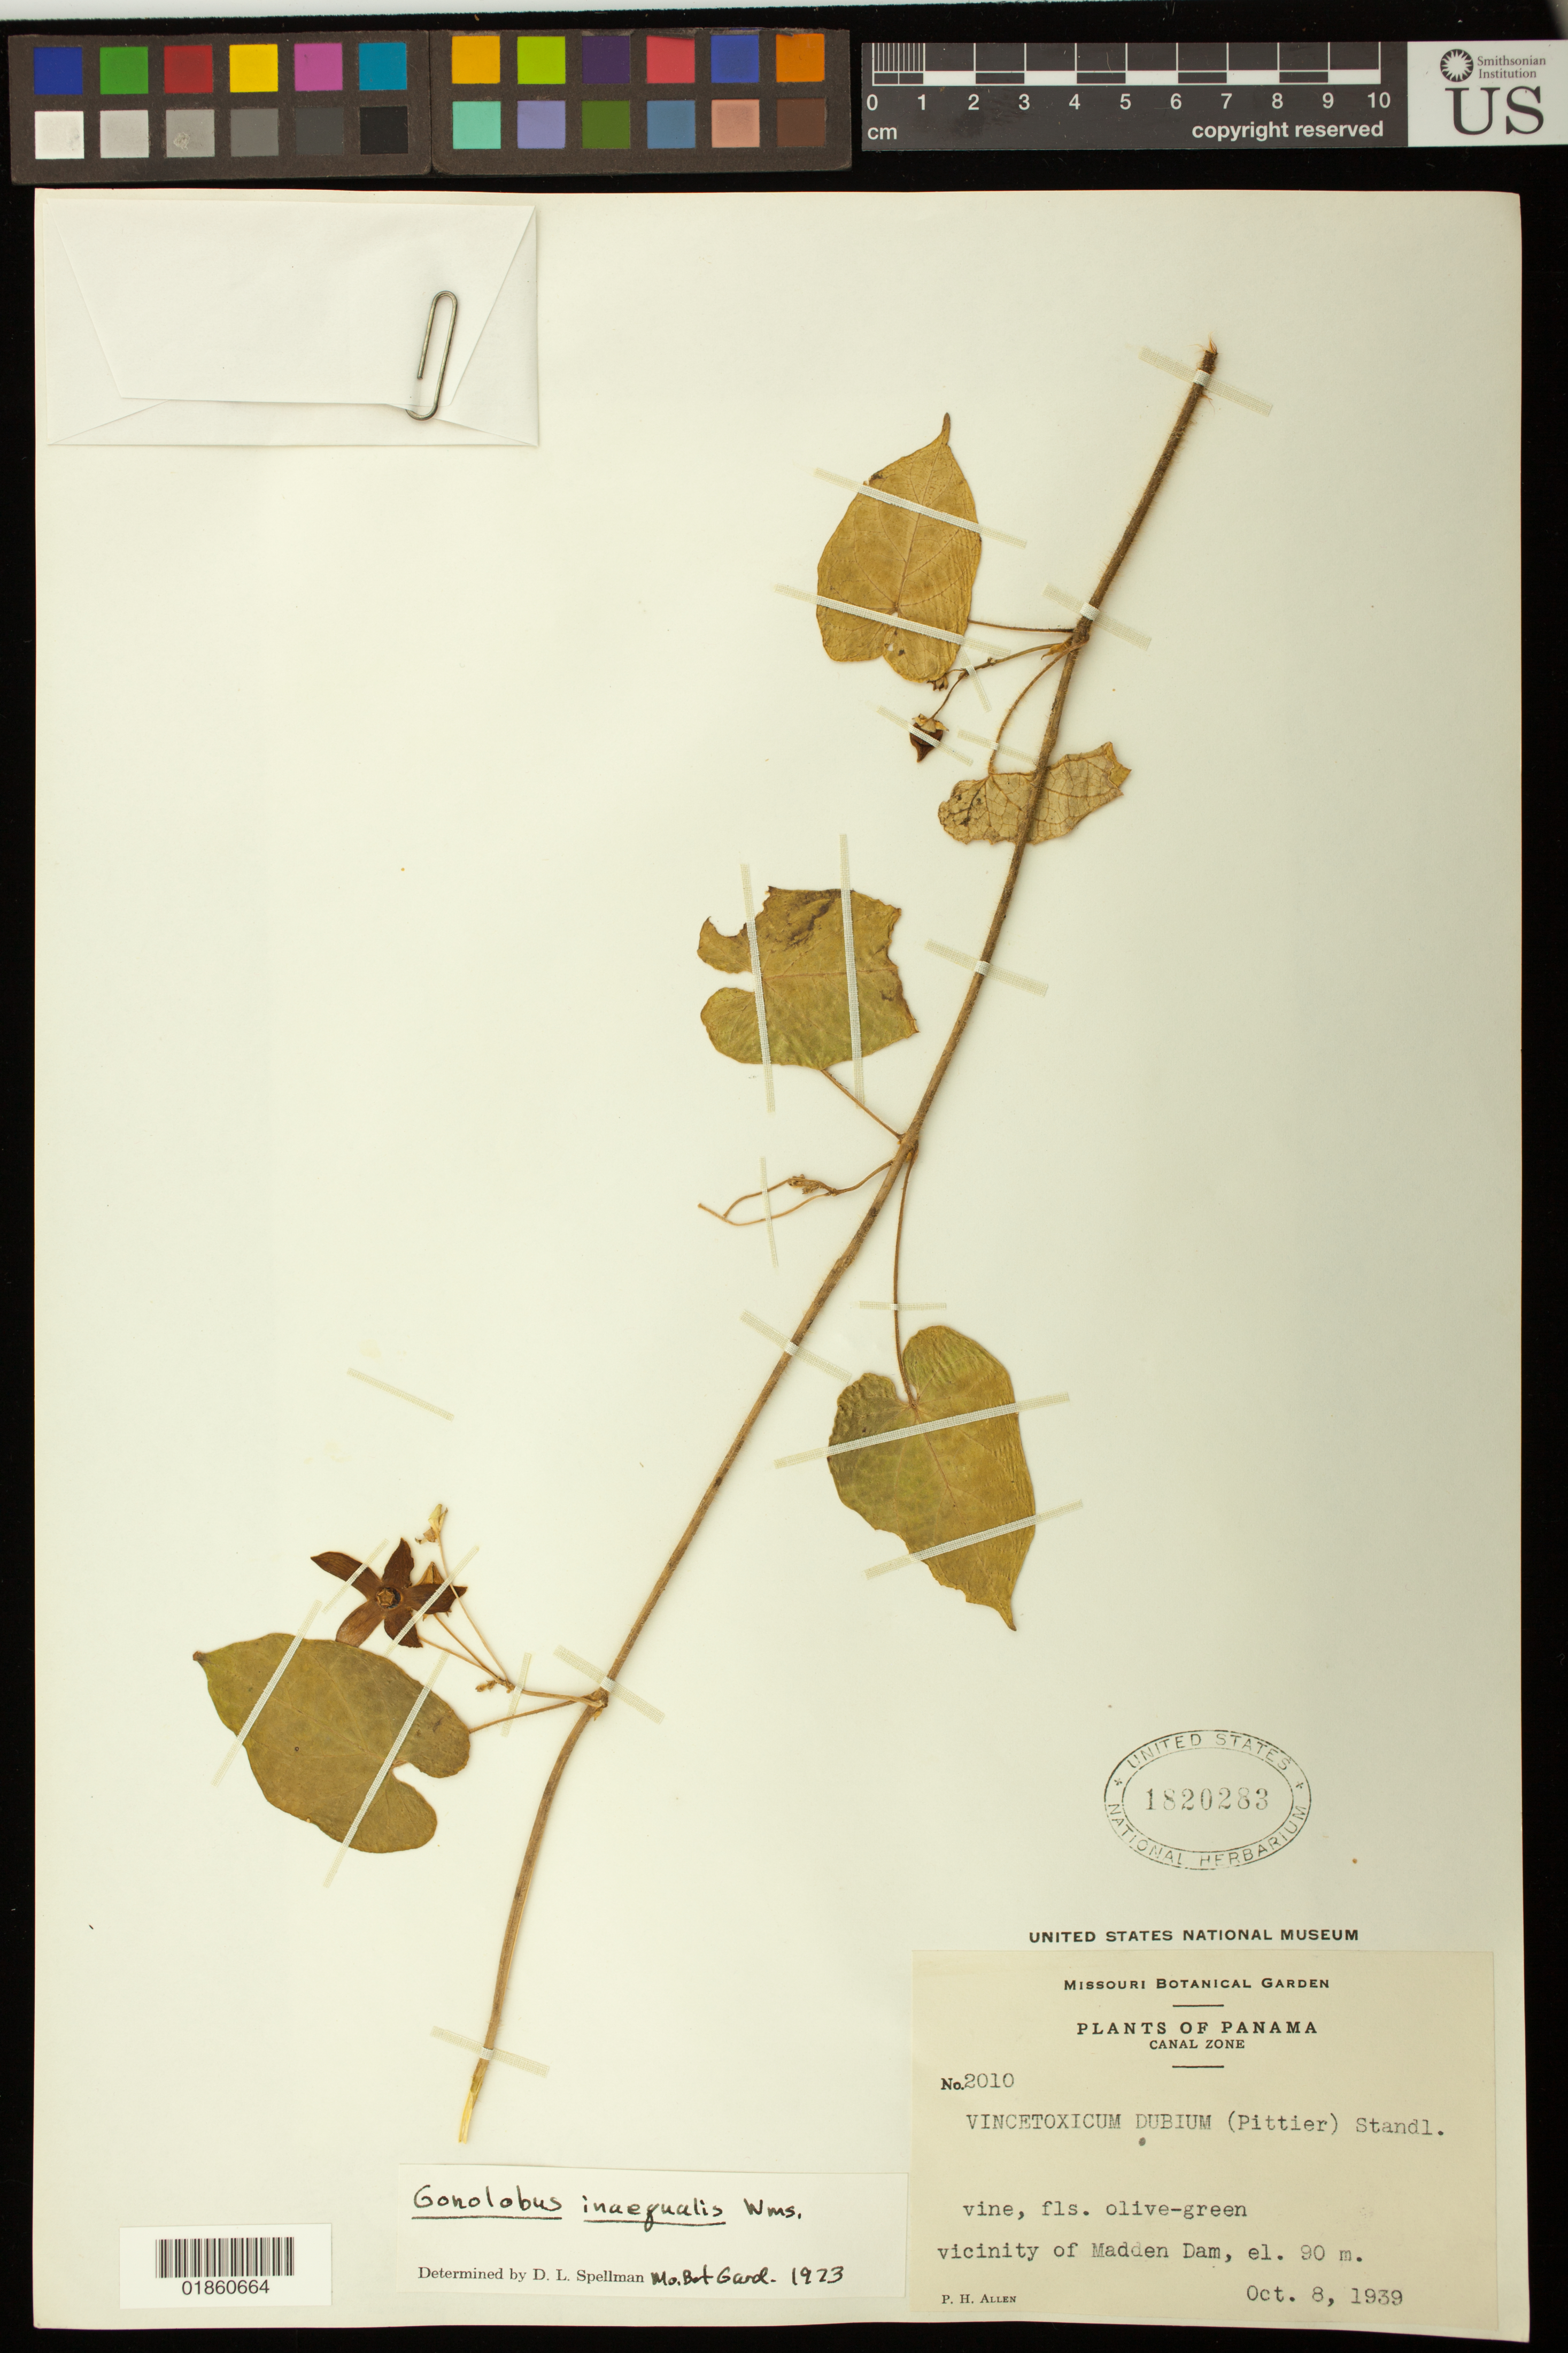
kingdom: Plantae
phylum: Tracheophyta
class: Magnoliopsida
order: Gentianales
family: Apocynaceae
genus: Gonolobus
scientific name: Gonolobus inaequalis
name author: L.O. Williams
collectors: P. H. Allen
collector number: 2010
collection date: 1939-10-08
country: Panama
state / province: Colón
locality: Vicinity of Madden Dam [Alajuela Lake]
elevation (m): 90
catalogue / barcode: US 1820283